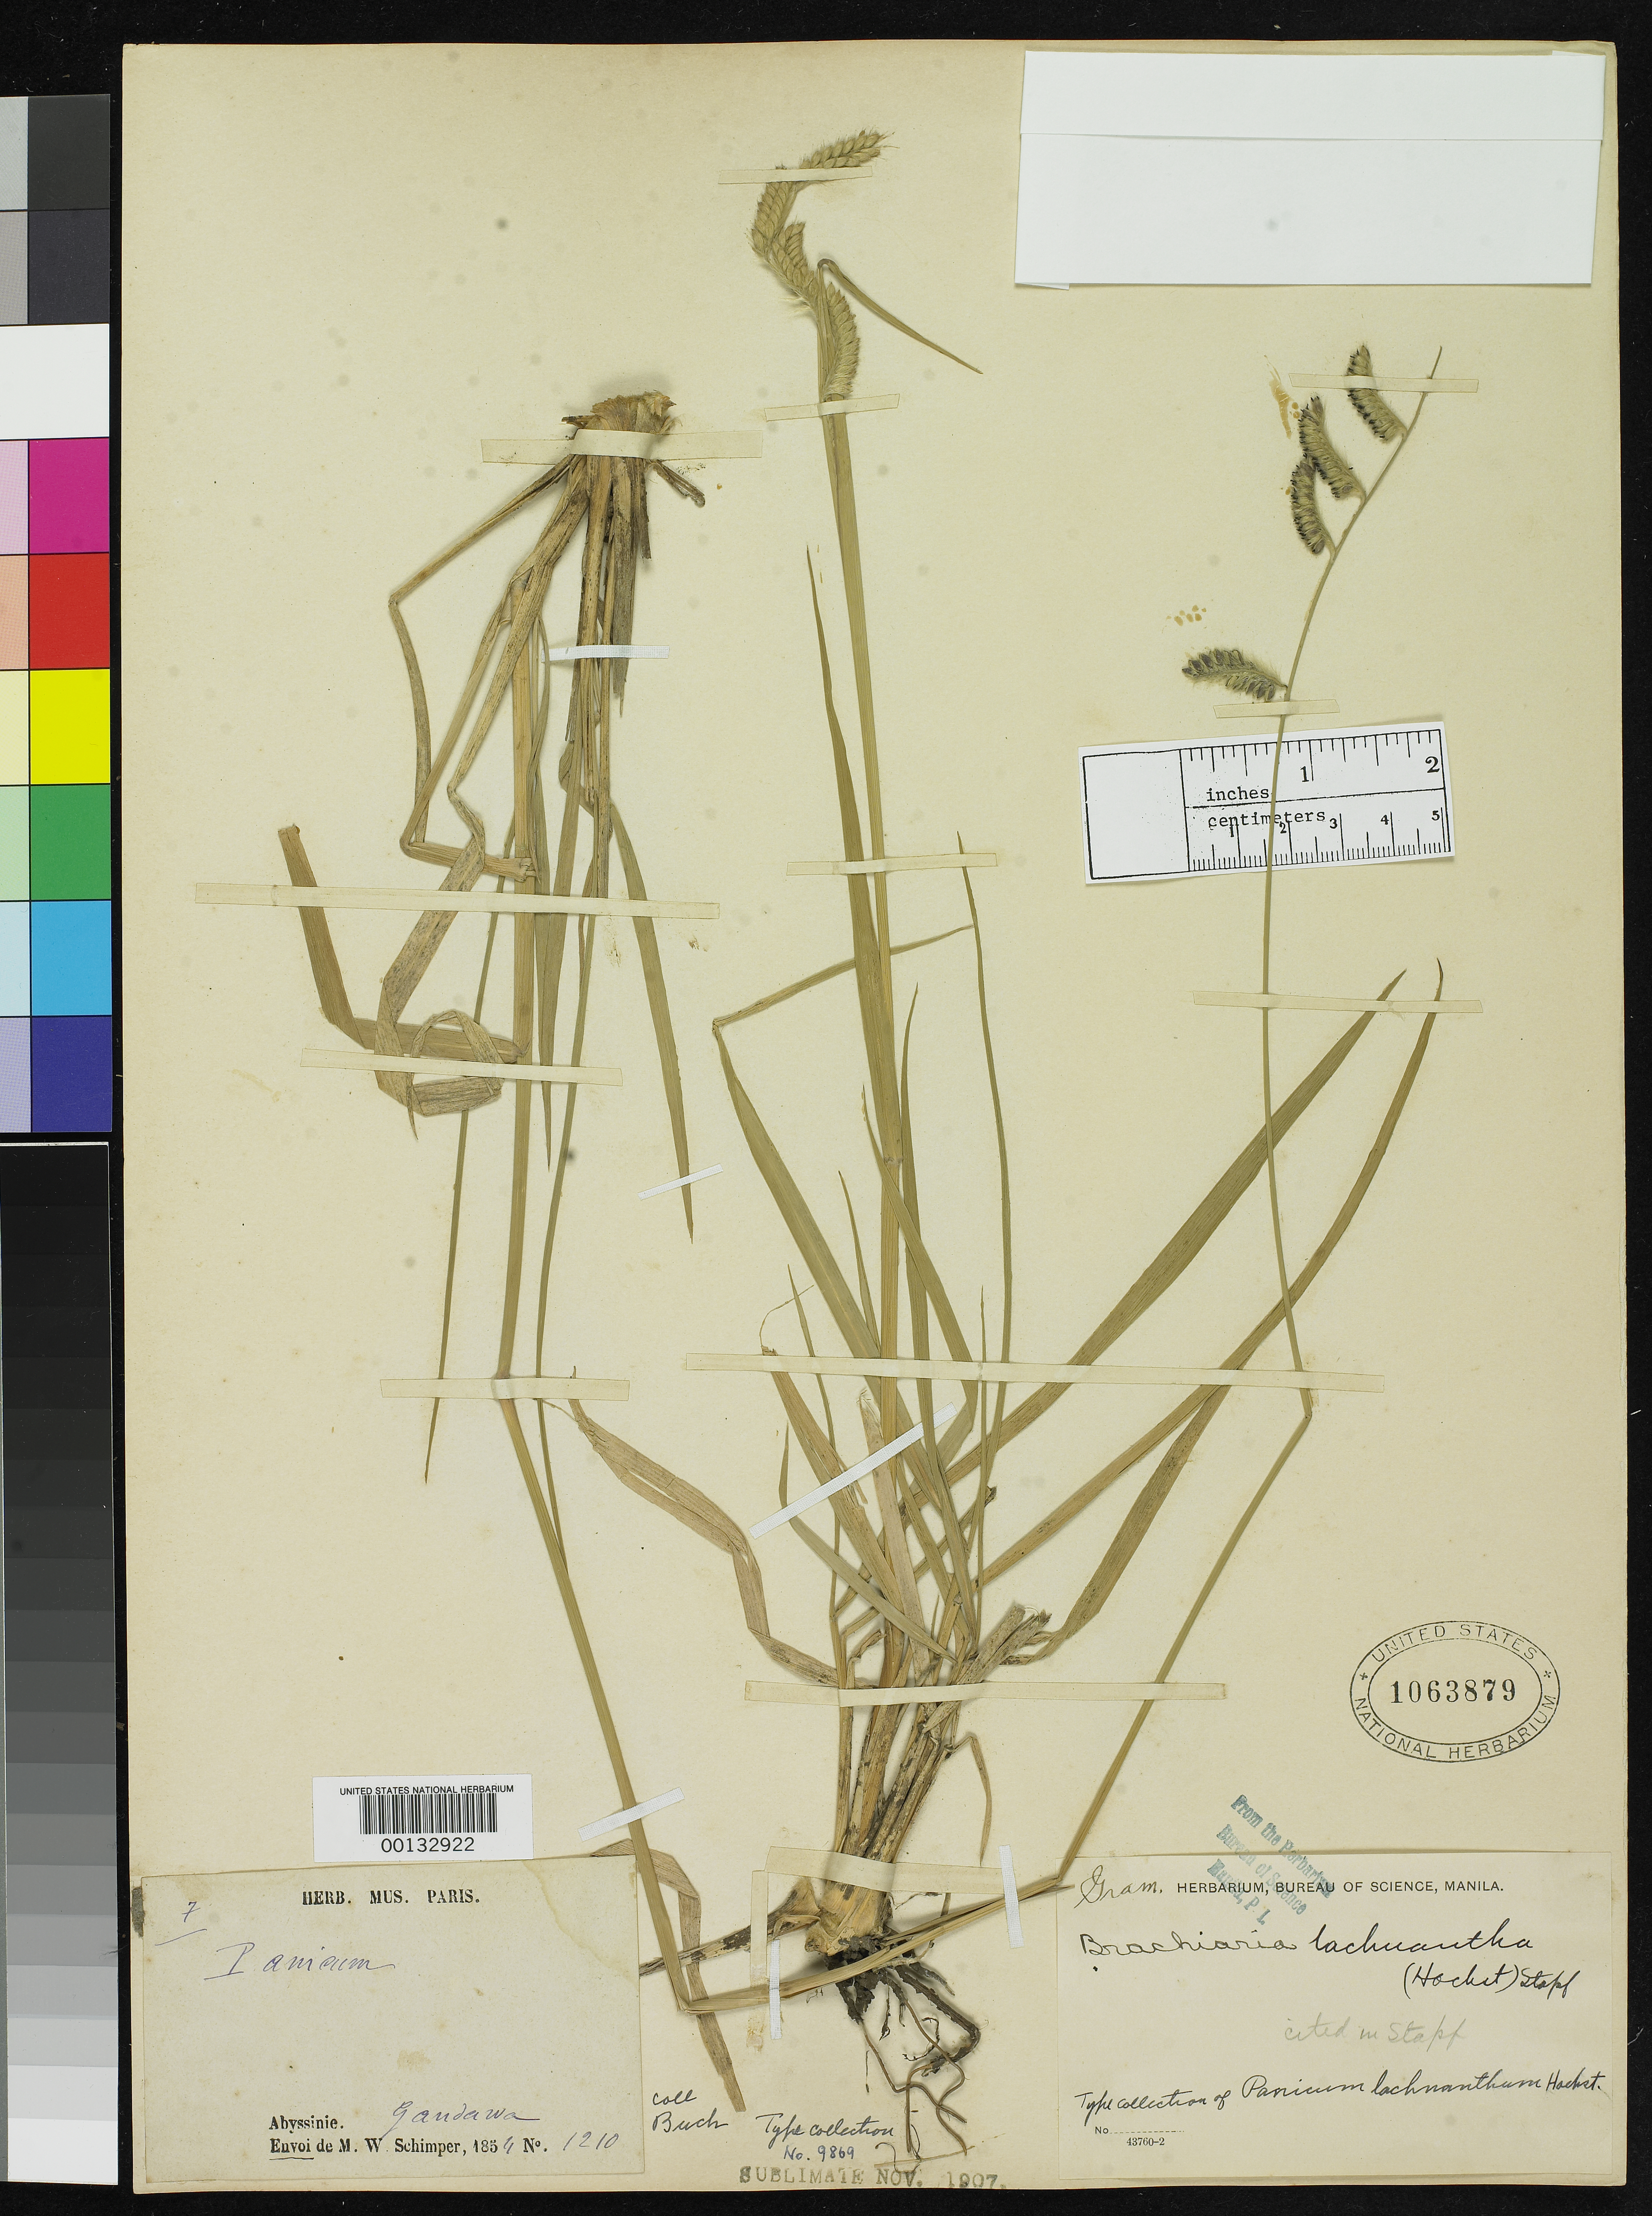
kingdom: Plantae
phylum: Tracheophyta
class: Liliopsida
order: Poales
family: Poaceae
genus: Panicum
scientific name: Panicum lachnanthum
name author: Hochst.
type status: Isotype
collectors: M. Schimper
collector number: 1210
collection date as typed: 1854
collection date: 1854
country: Ethiopia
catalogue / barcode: US 1063879